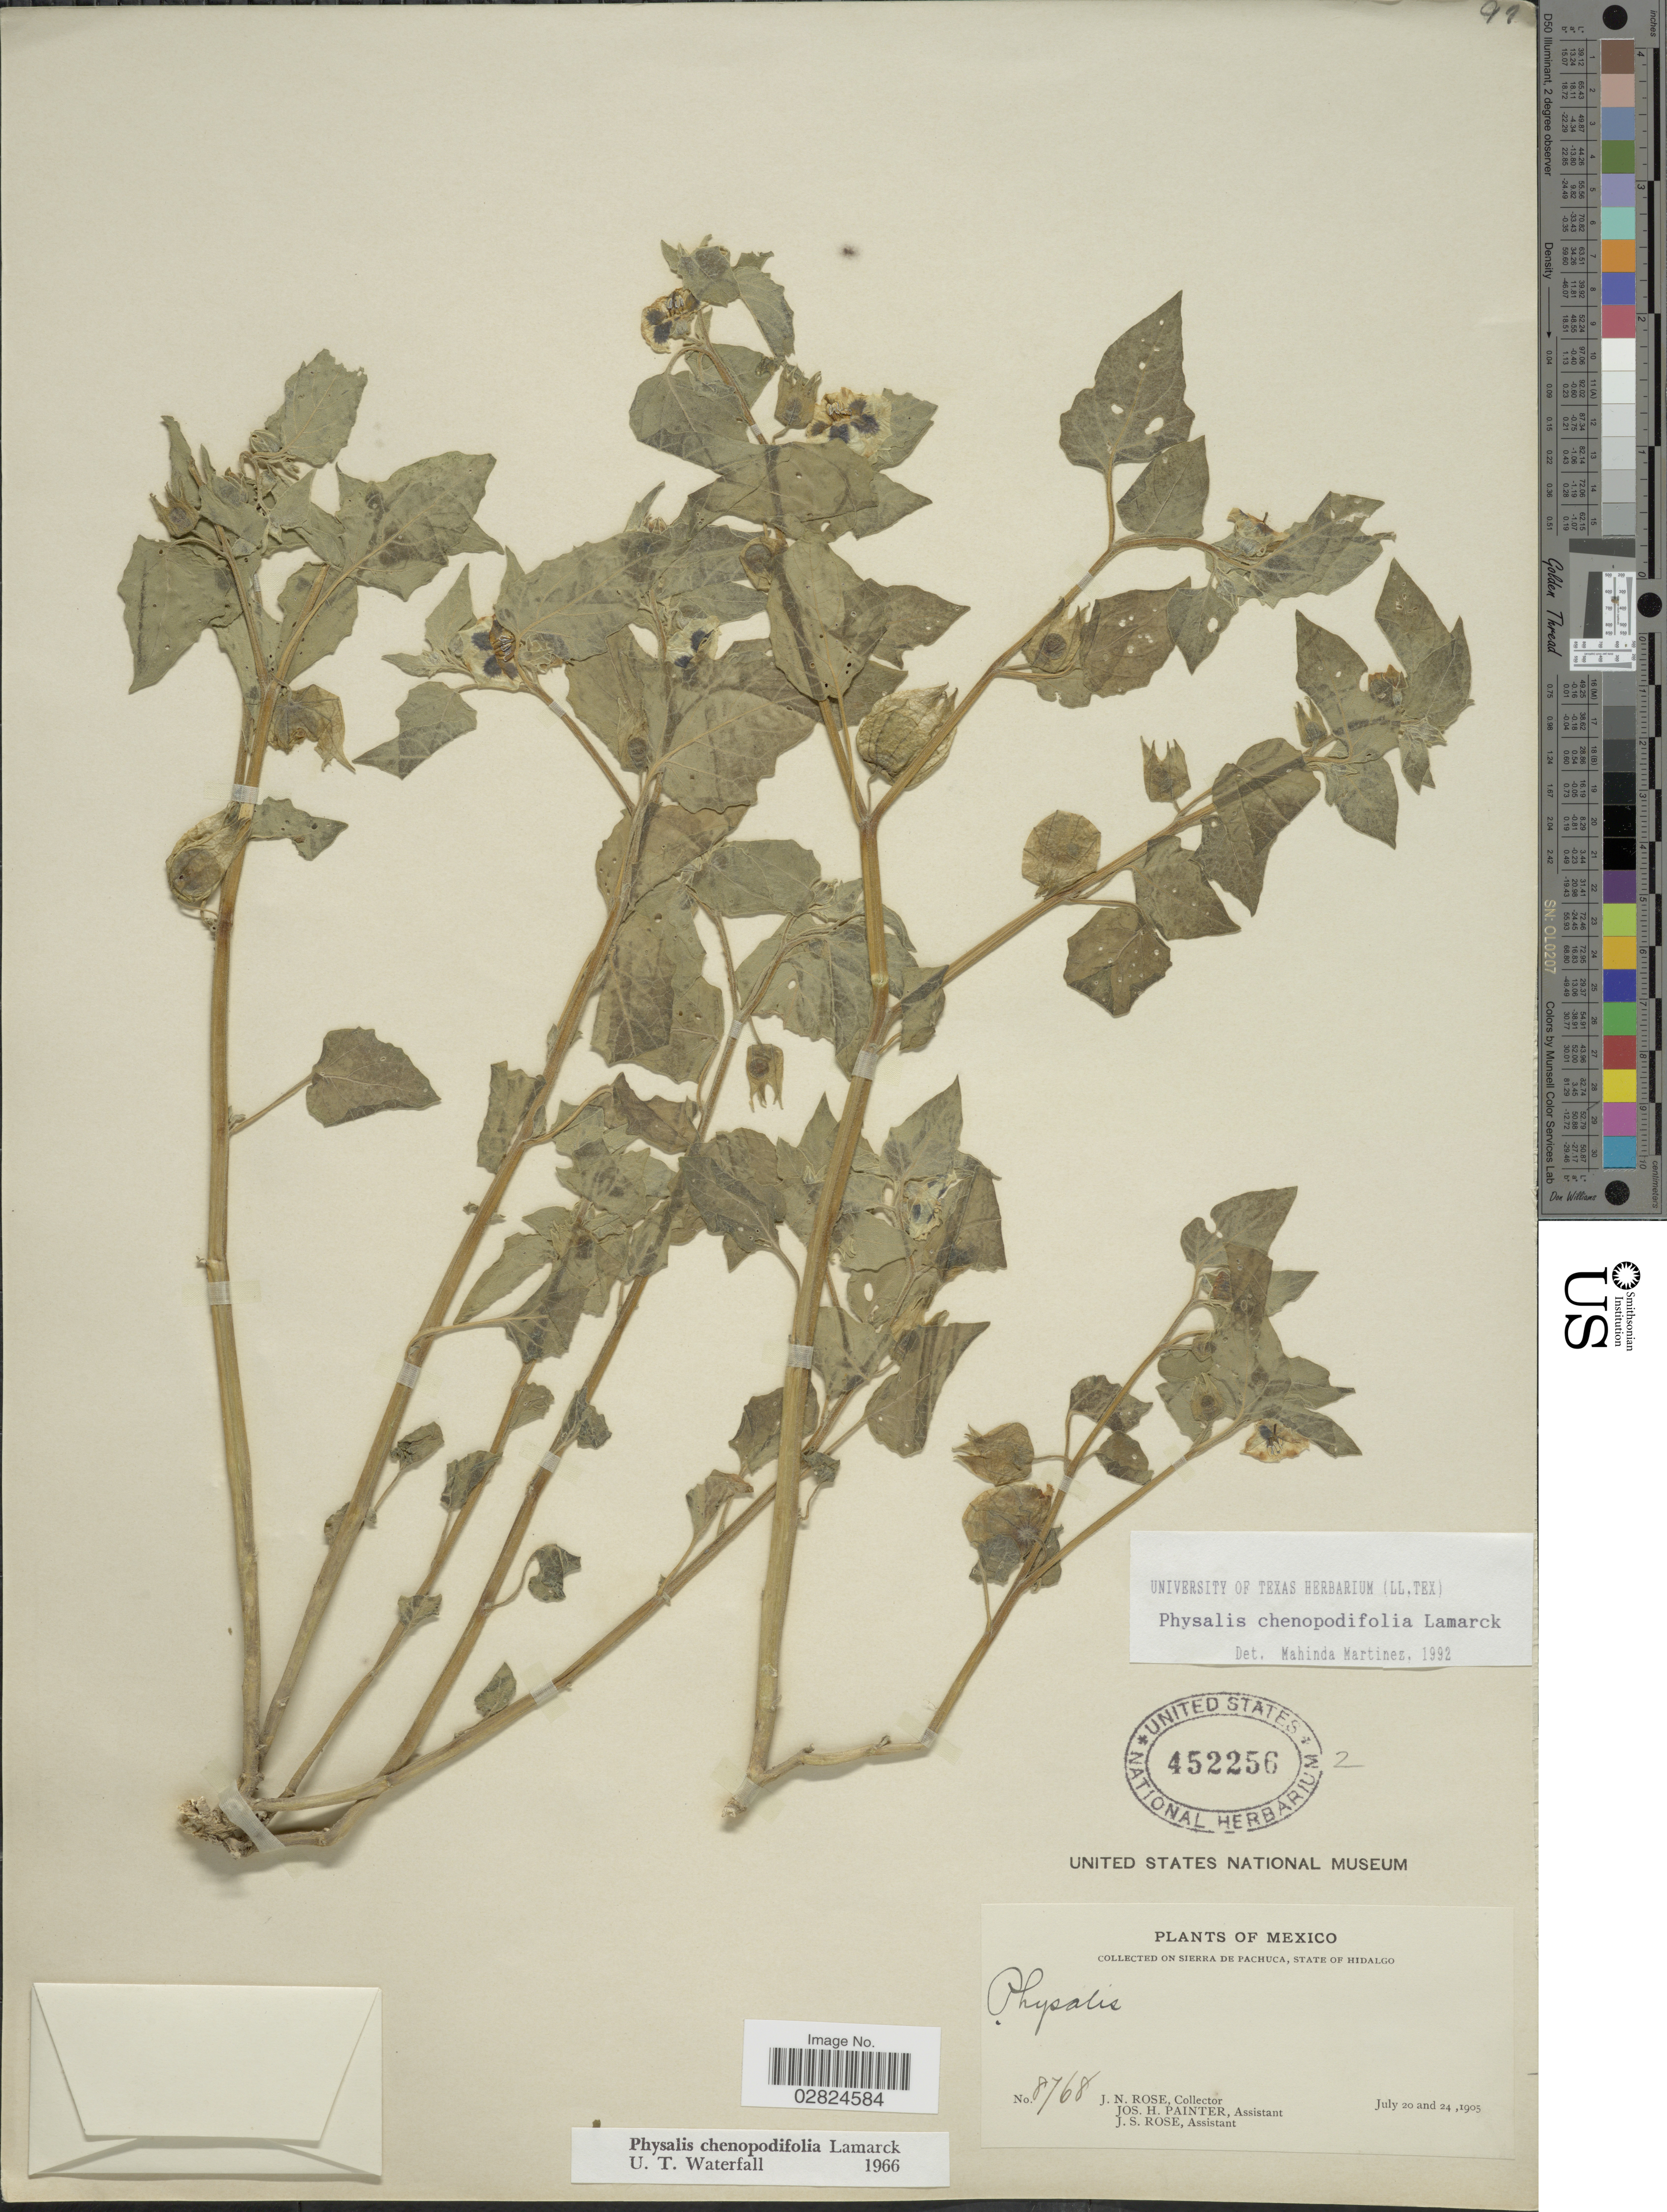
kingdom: Plantae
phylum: Tracheophyta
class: Magnoliopsida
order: Solanales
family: Solanaceae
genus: Physalis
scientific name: Physalis chenopodifolia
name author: Lam.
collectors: J. N. Rose, J. H. Painter & J. S. Rose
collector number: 8768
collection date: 1905-07-20/1905-07-24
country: Mexico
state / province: Hidalgo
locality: Sierra de Pachuca.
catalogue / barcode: US 452256